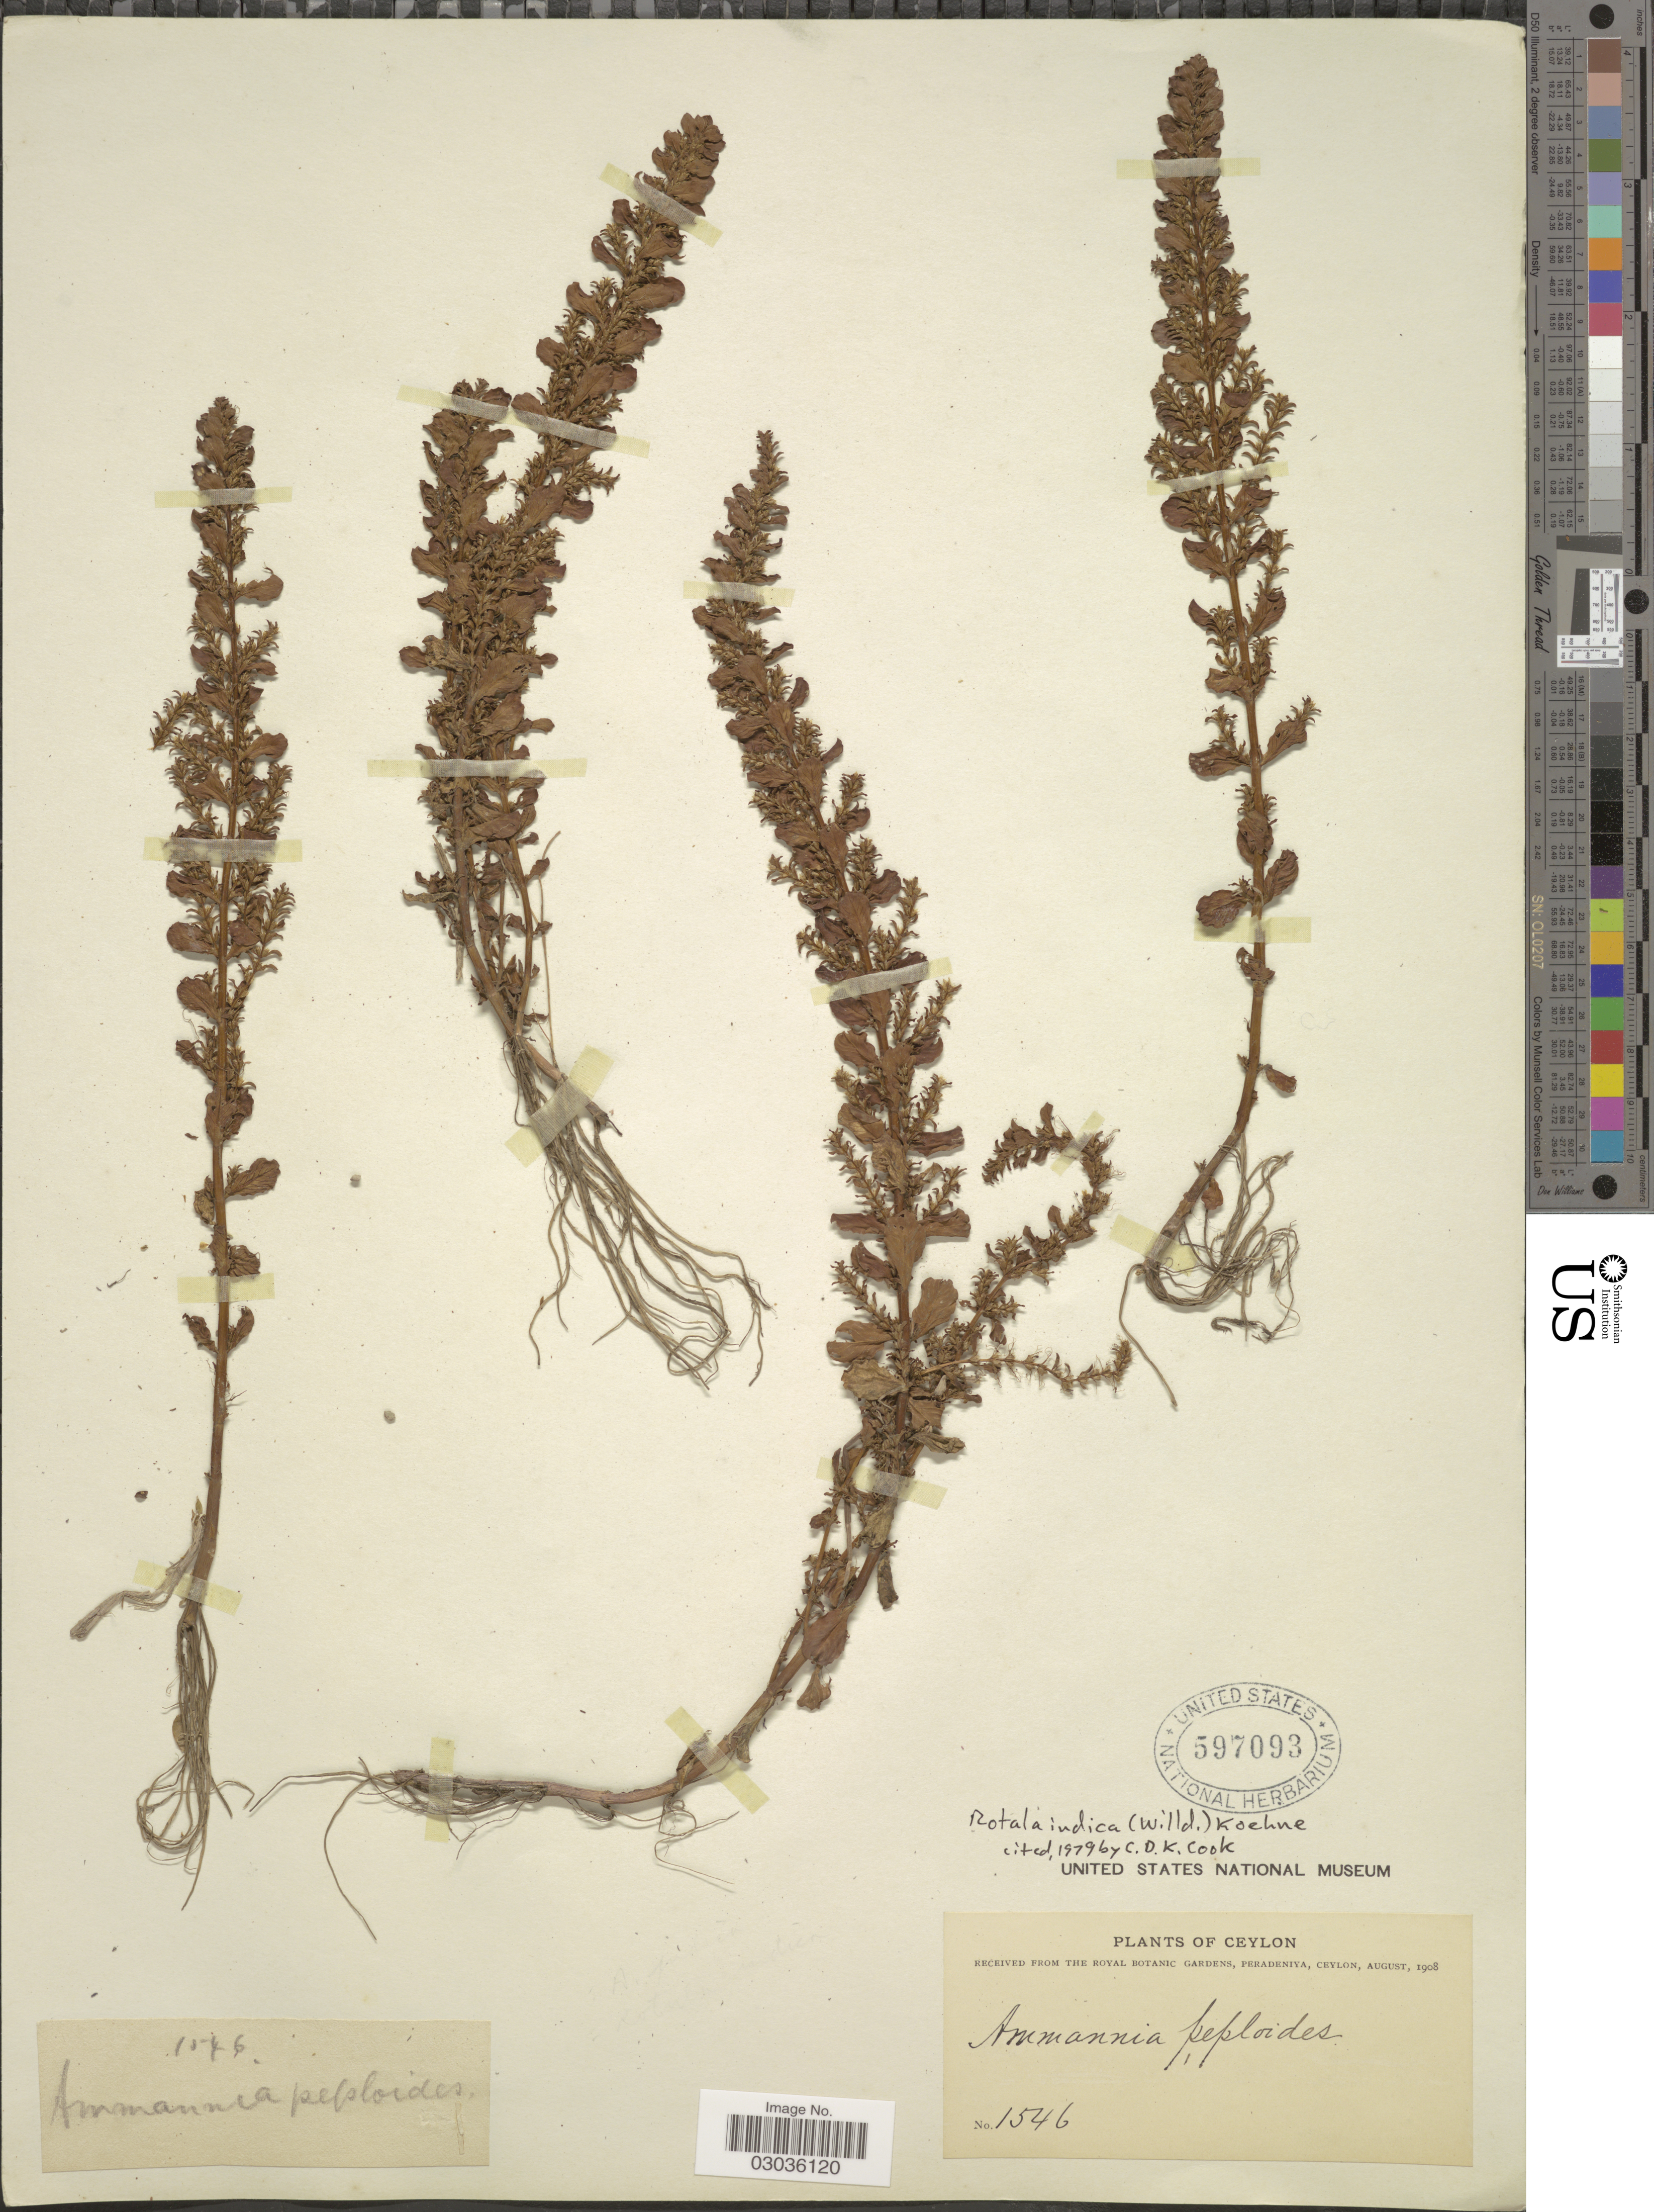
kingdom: Plantae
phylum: Tracheophyta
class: Magnoliopsida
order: Myrtales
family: Lythraceae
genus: Rotala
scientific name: Rotala indica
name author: (L.) Koehne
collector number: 1546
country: Sri Lanka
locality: Ceylon.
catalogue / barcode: US 597093